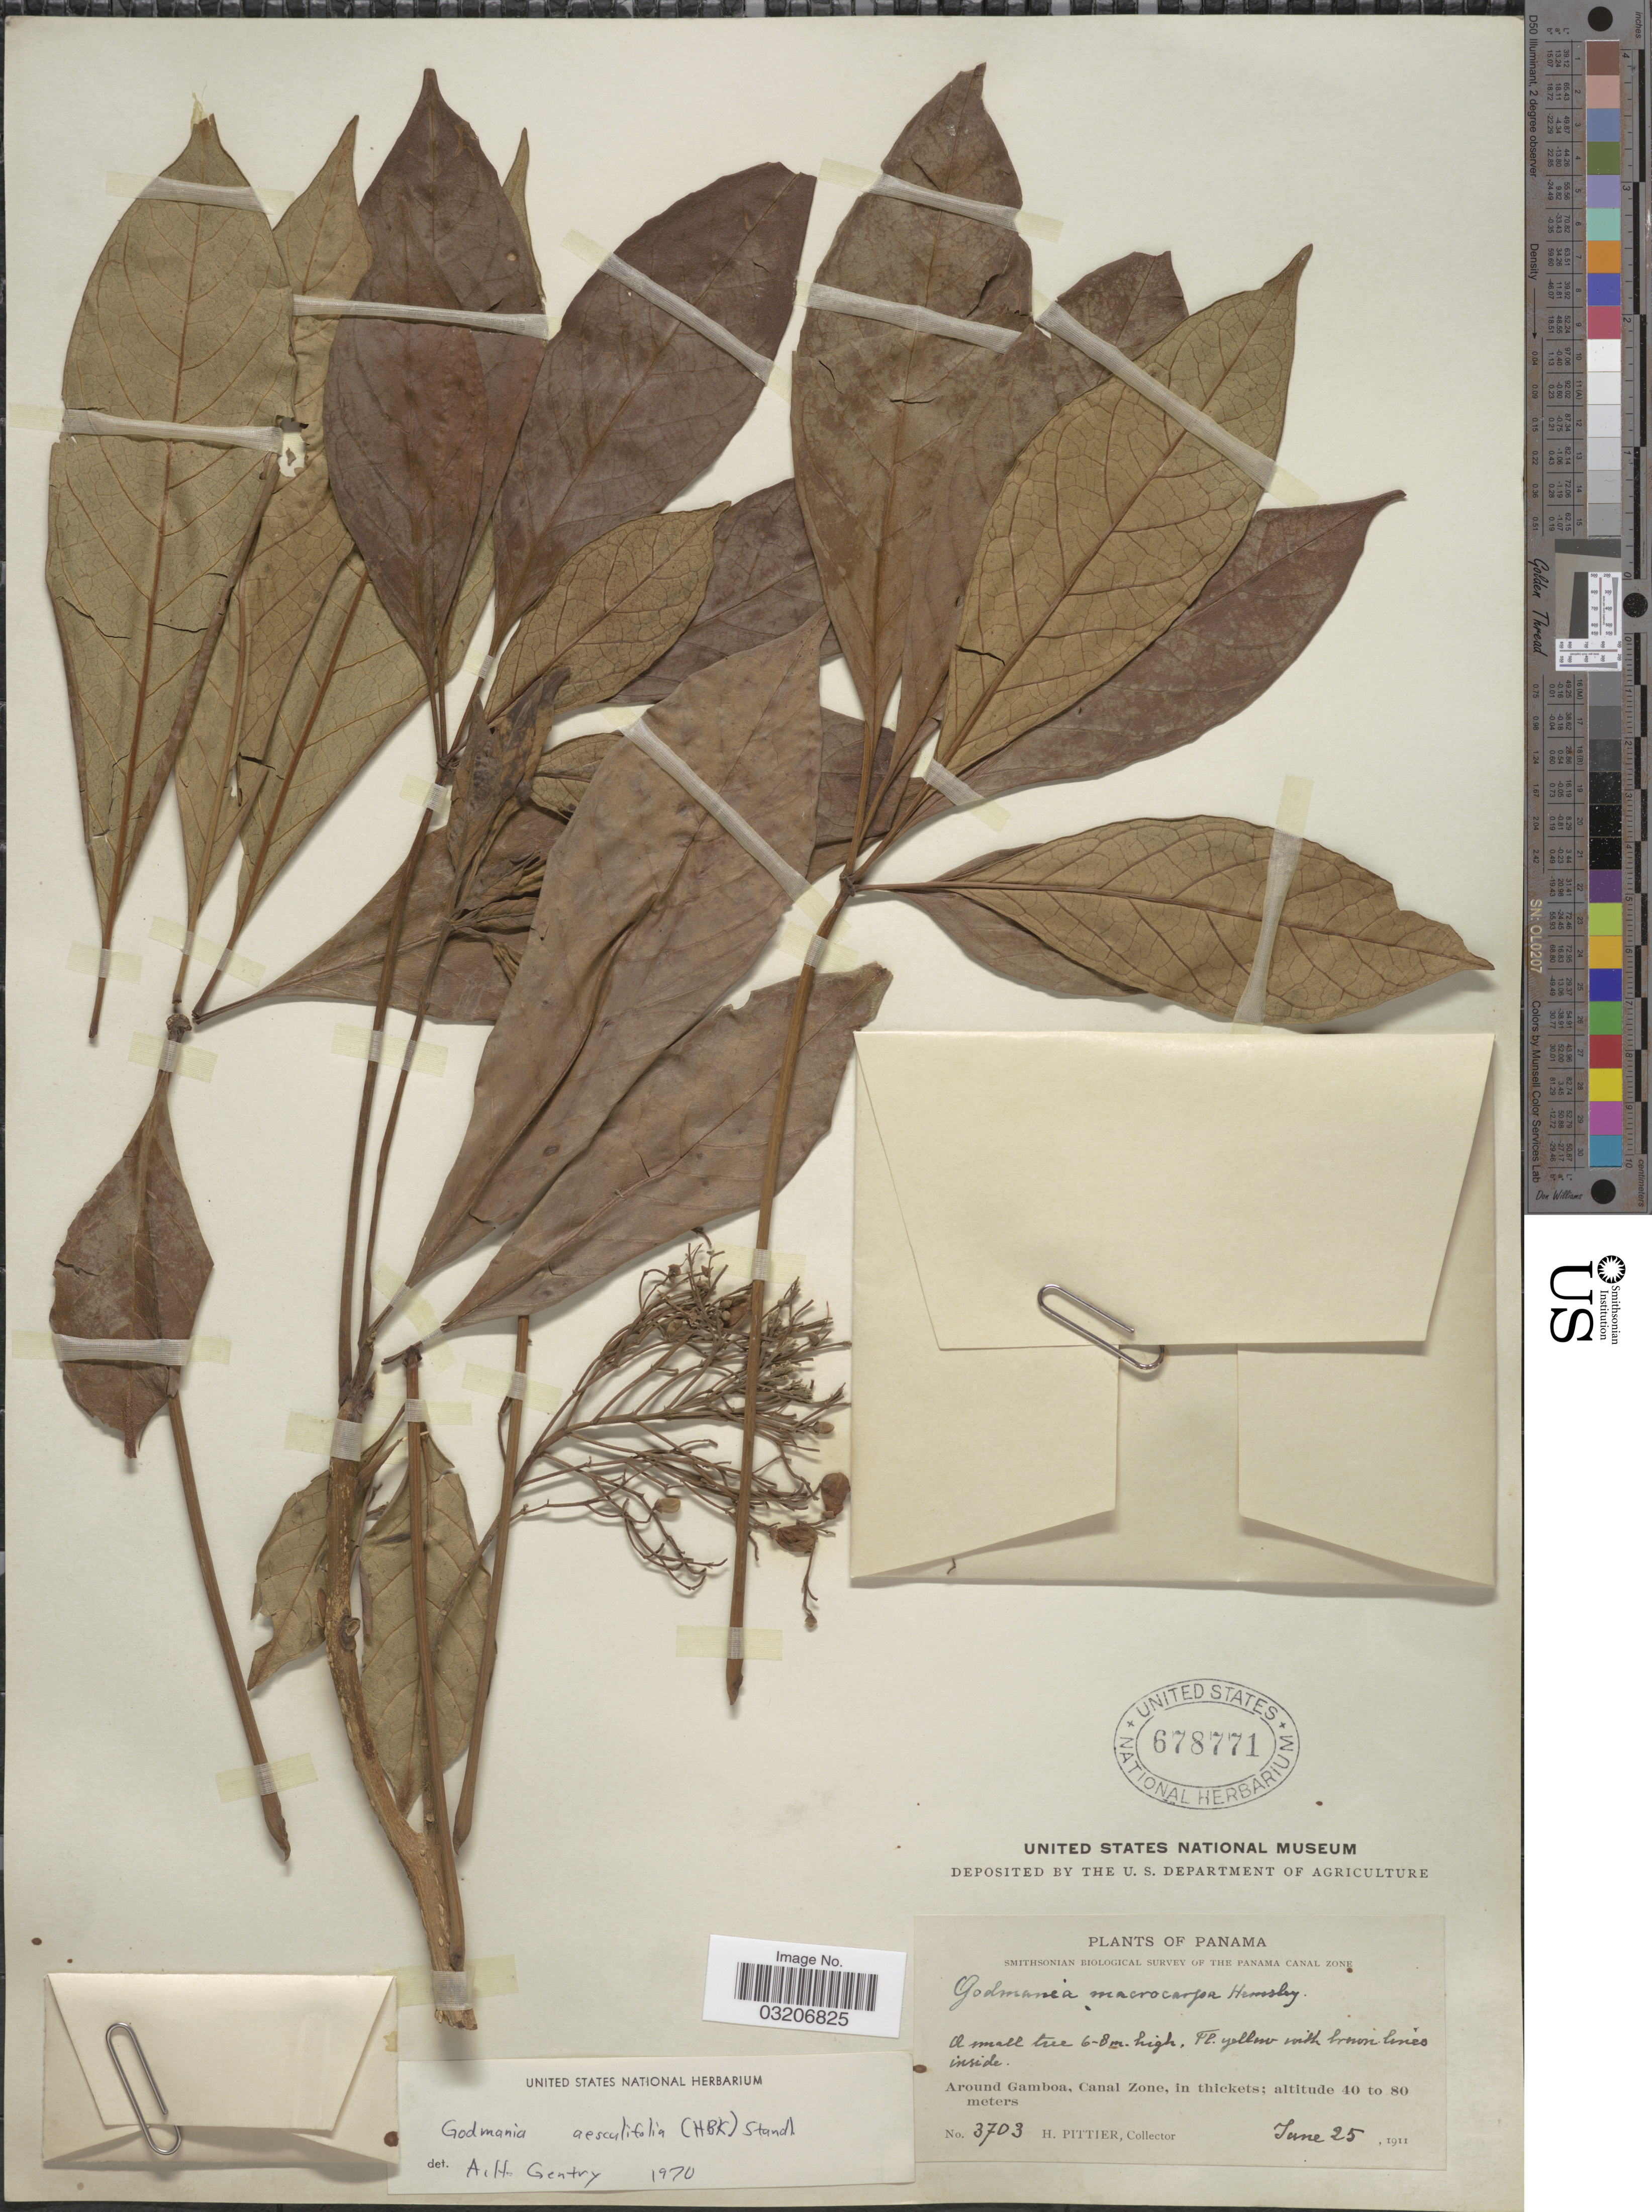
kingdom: Plantae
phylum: Tracheophyta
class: Magnoliopsida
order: Lamiales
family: Bignoniaceae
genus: Godmania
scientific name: Godmania aesculifolia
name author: Standl.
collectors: H. F. Pittier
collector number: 3703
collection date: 1911-06-25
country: Panama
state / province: Colón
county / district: Canal Zone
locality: Around Gamboa, Canal Zone, in thickets.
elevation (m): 40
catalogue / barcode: US 678771